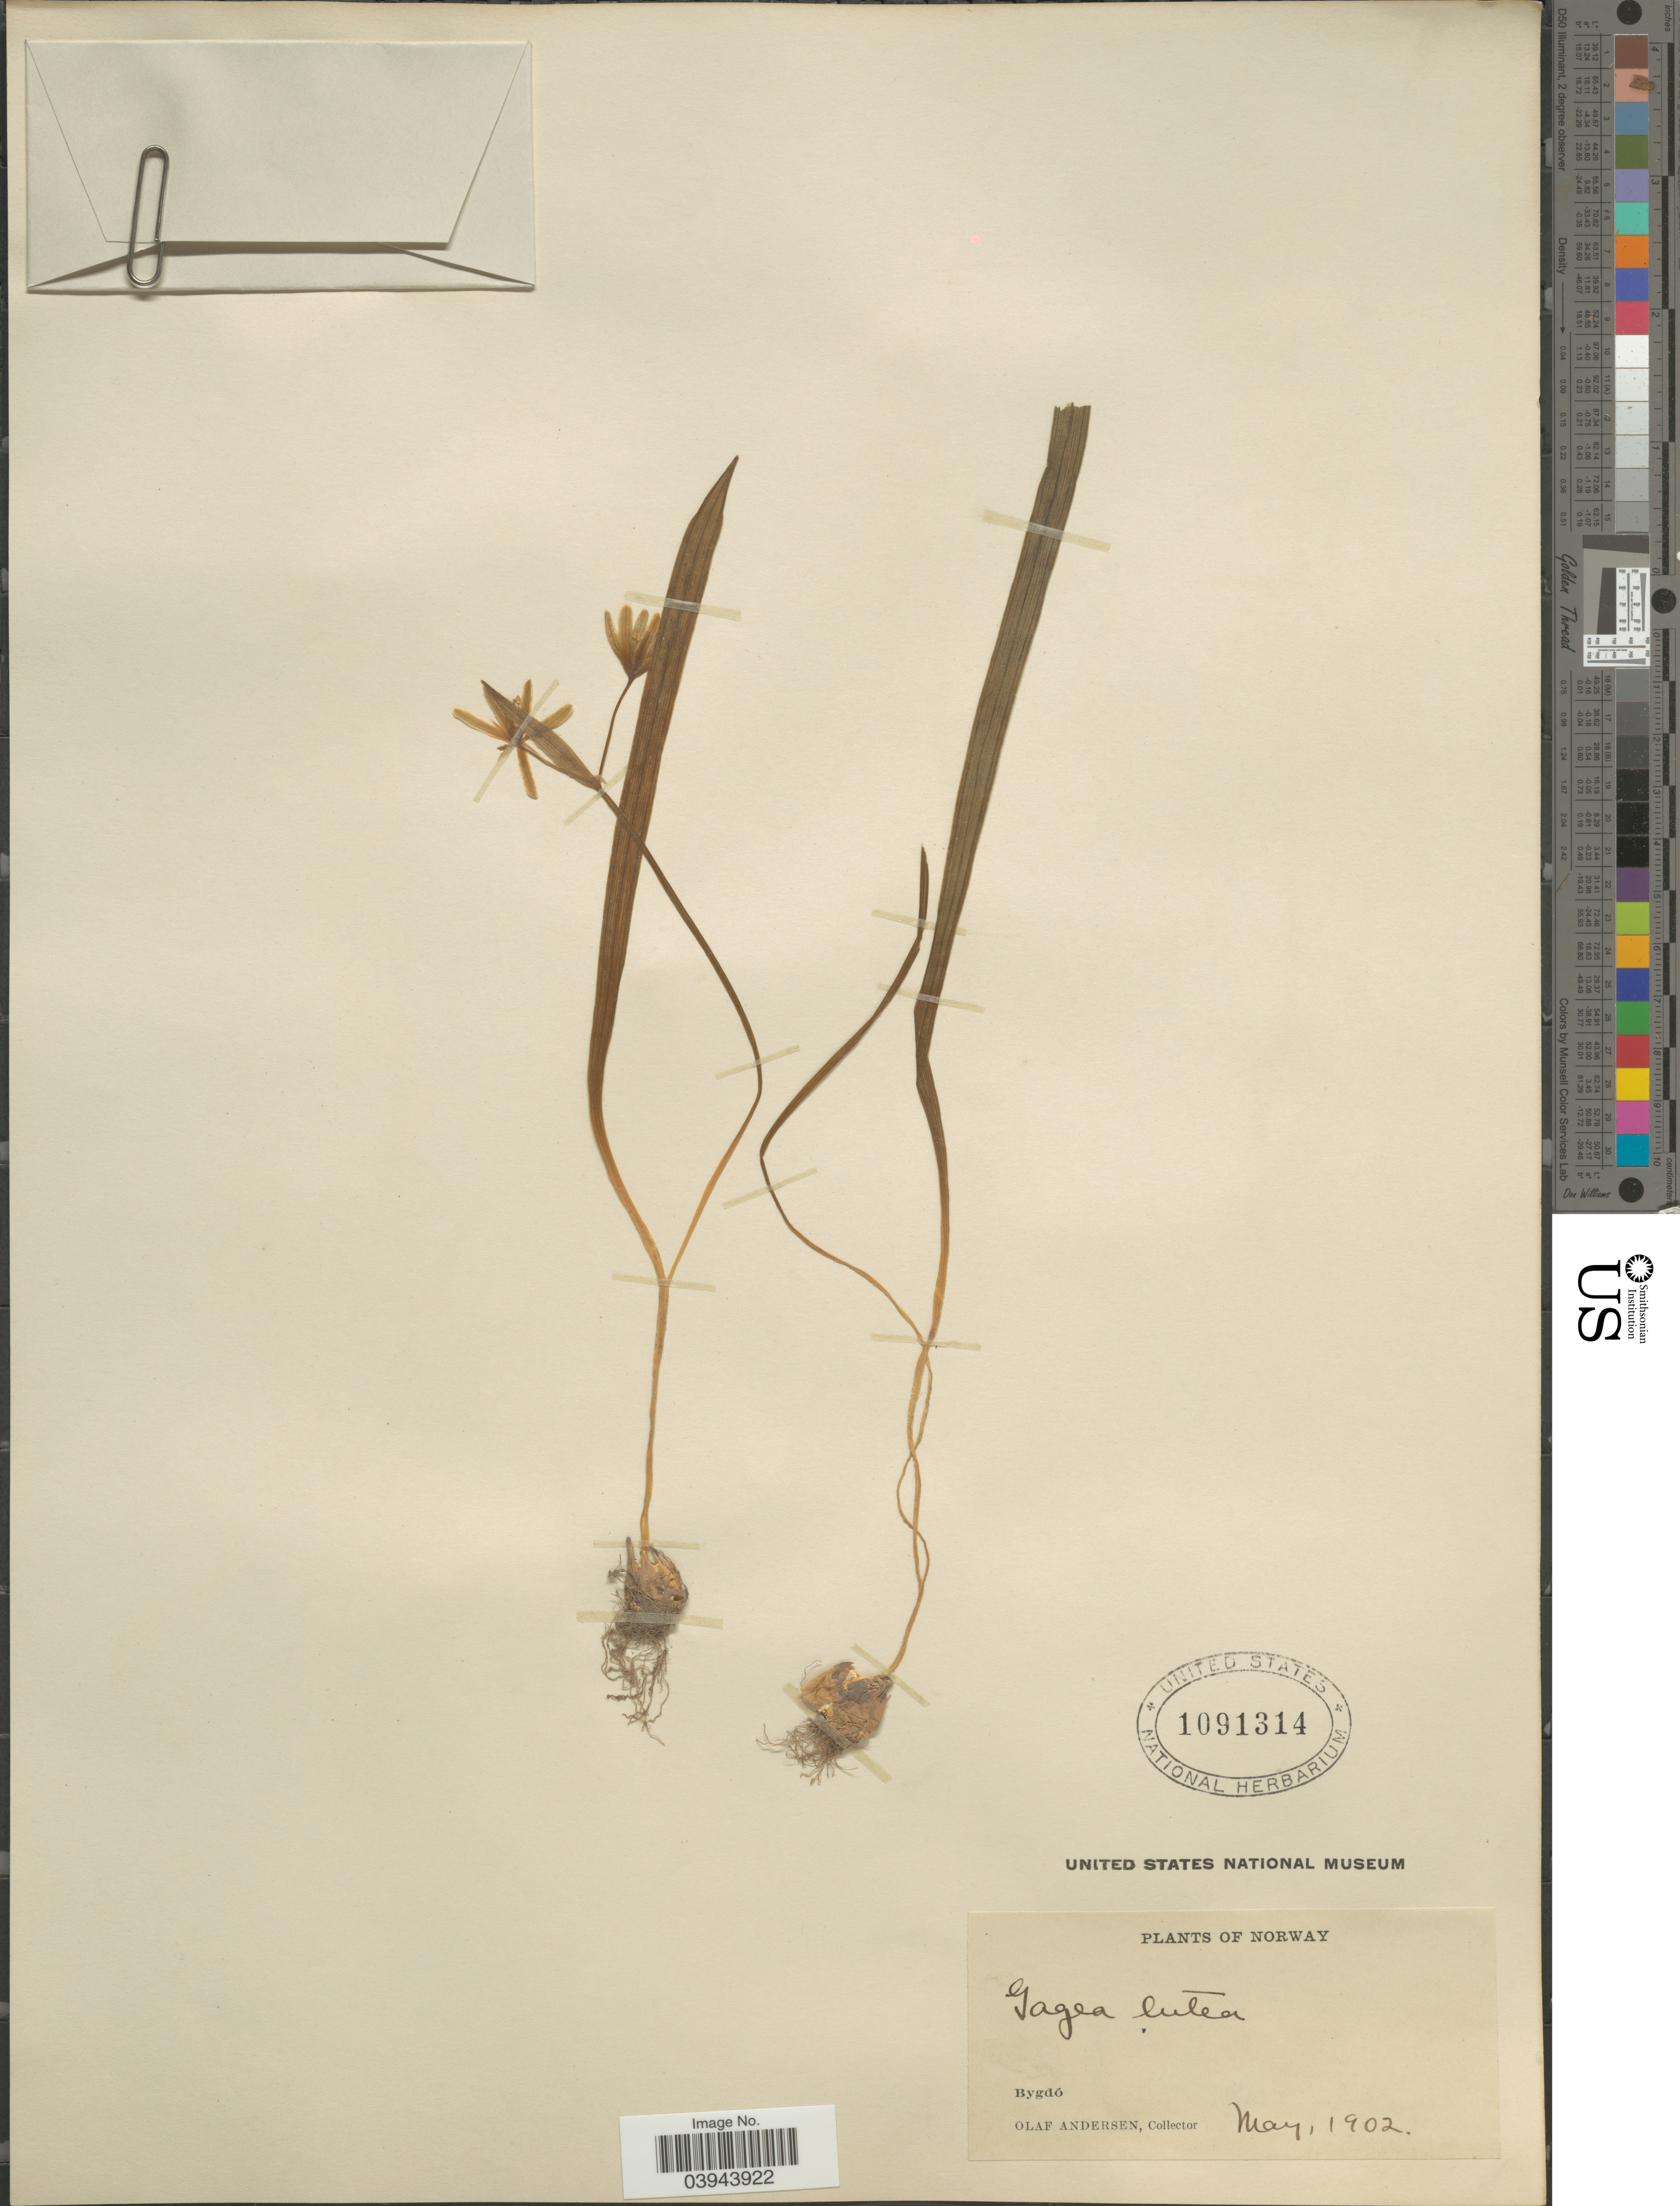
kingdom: Plantae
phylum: Tracheophyta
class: Liliopsida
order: Liliales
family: Liliaceae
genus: Gagea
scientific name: Gagea lutea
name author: (L.) Ker Gawl.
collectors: O. Andersen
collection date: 1902-05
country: Norway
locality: Bygdó.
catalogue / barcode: US 1091314